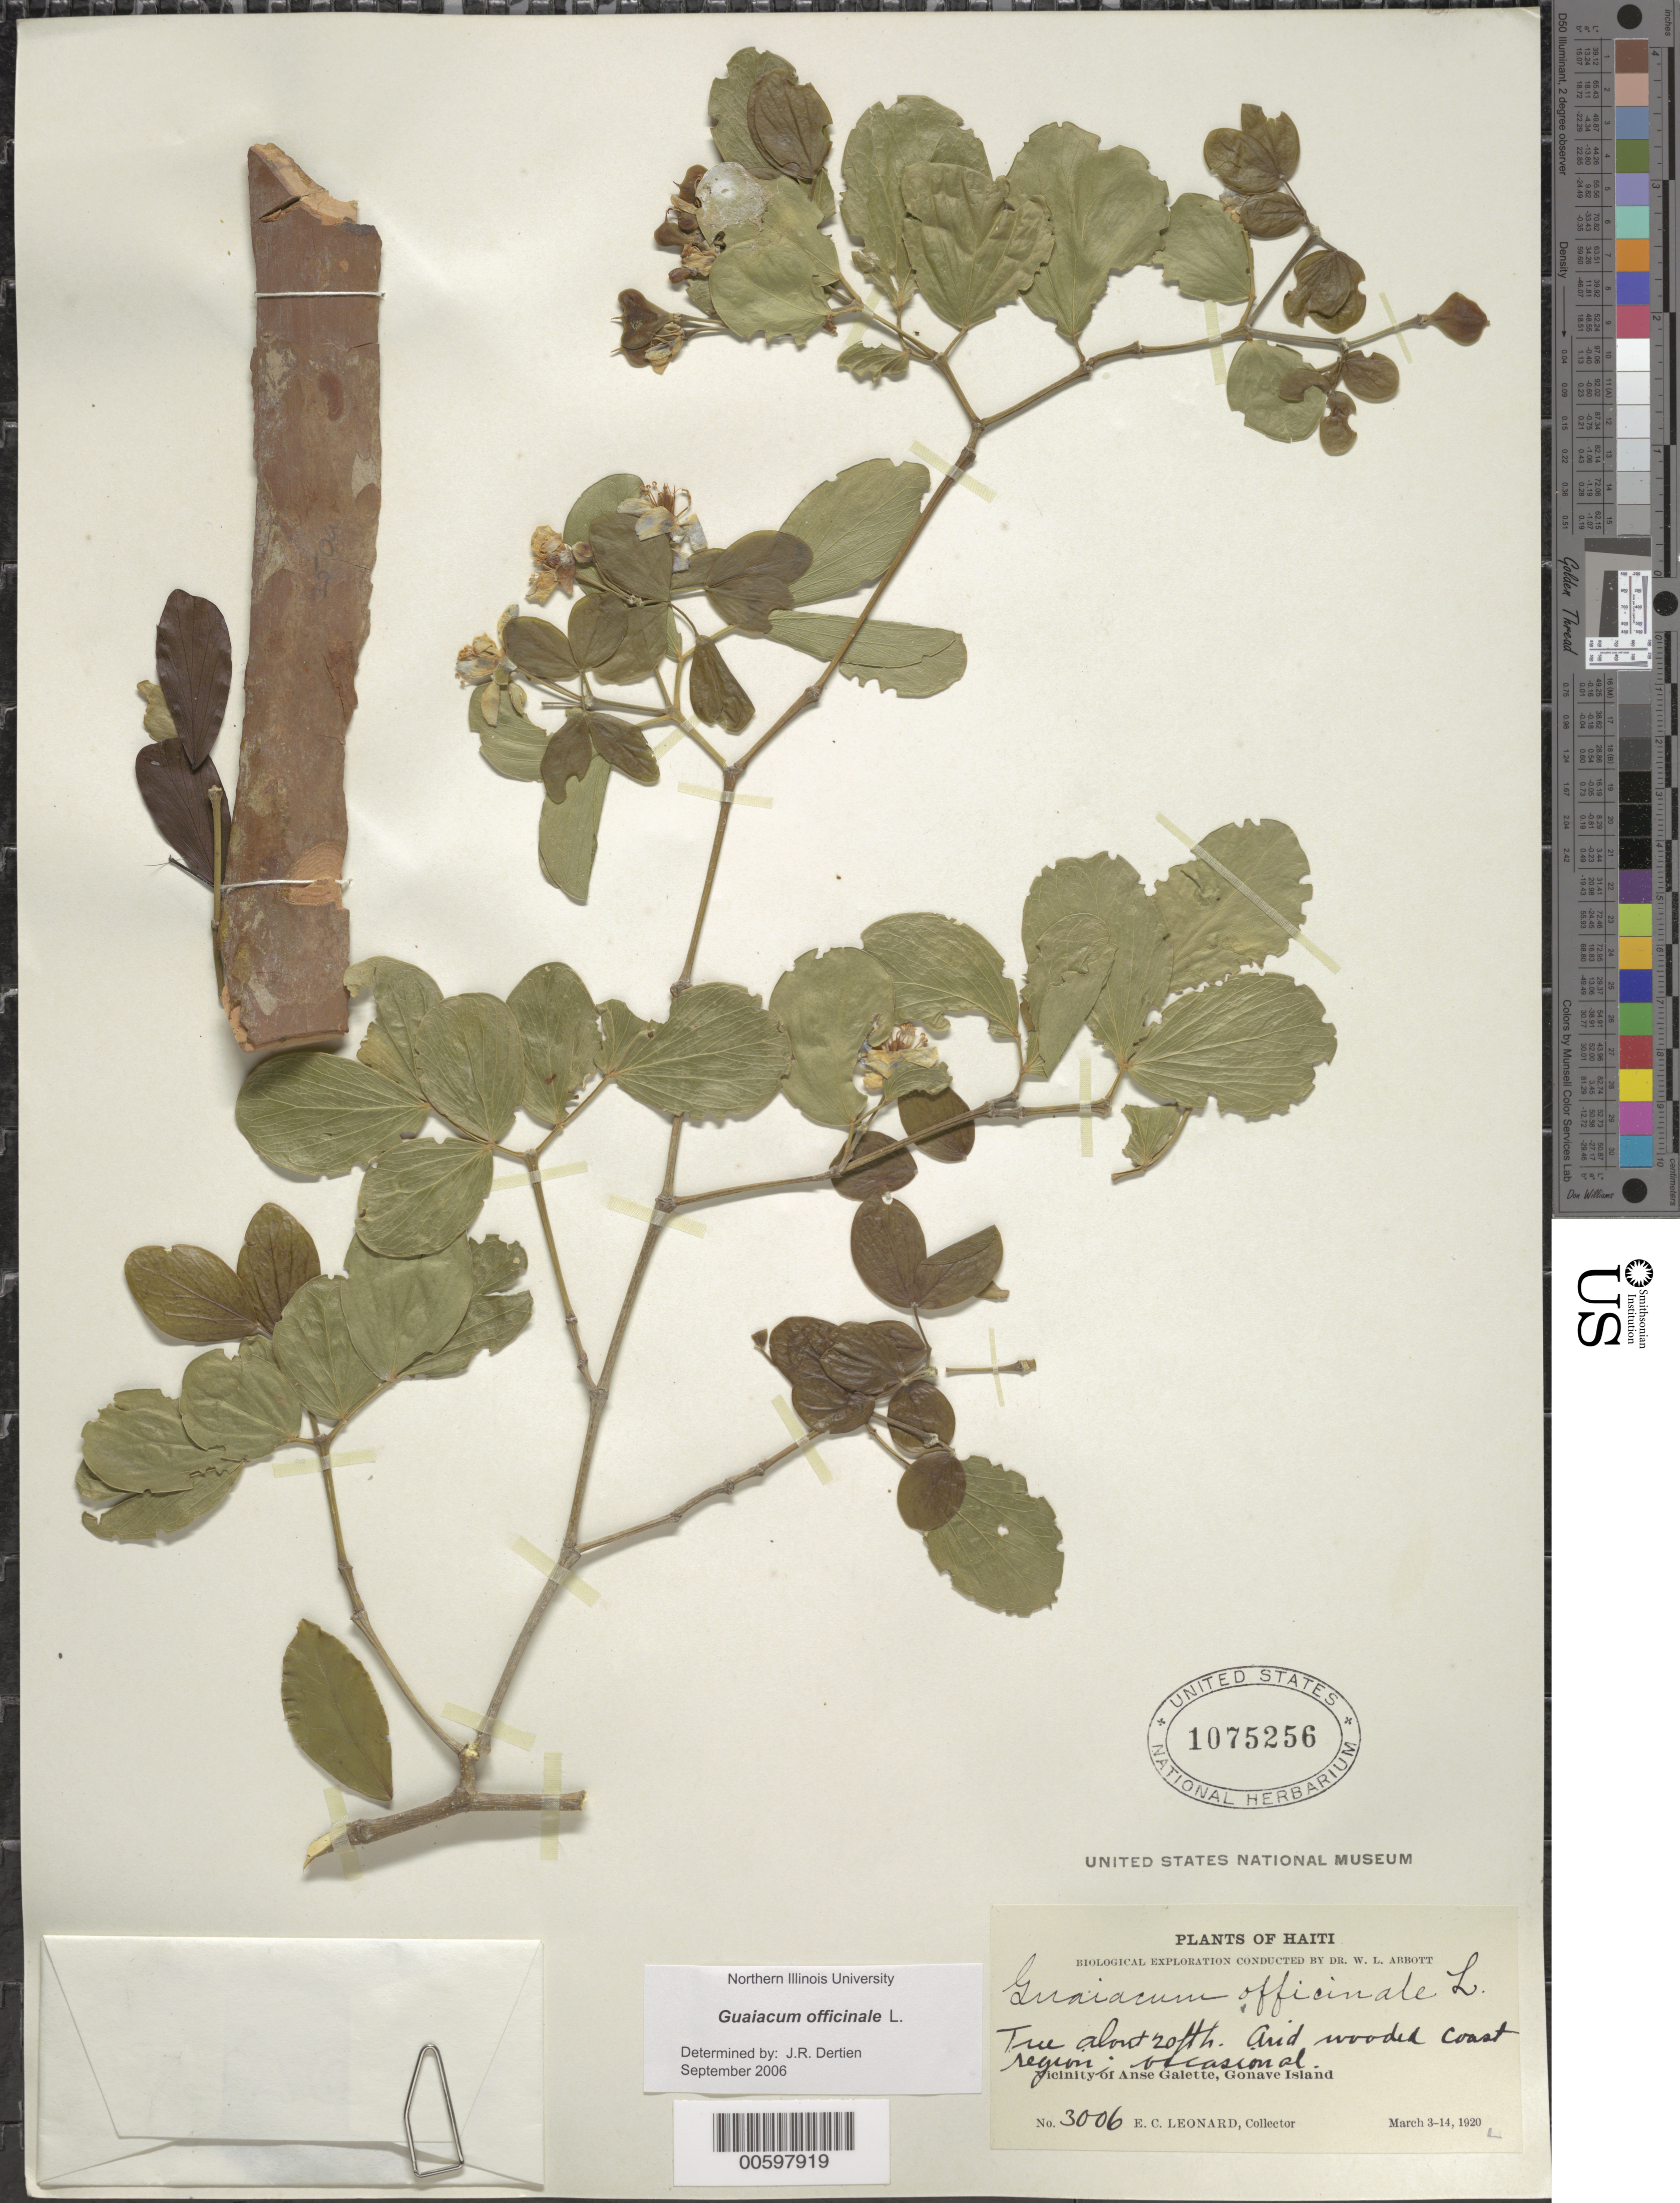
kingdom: Plantae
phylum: Tracheophyta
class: Magnoliopsida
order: Zygophyllales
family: Zygophyllaceae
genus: Guaiacum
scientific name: Guaiacum officinale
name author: L.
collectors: E. C. Leonard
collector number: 3006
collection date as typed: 03 Mar 1920 to 14 Mar 1920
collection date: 1920-03-03/1920-03-14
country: Haiti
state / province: Ouest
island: Gonave Island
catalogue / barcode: US 1075256